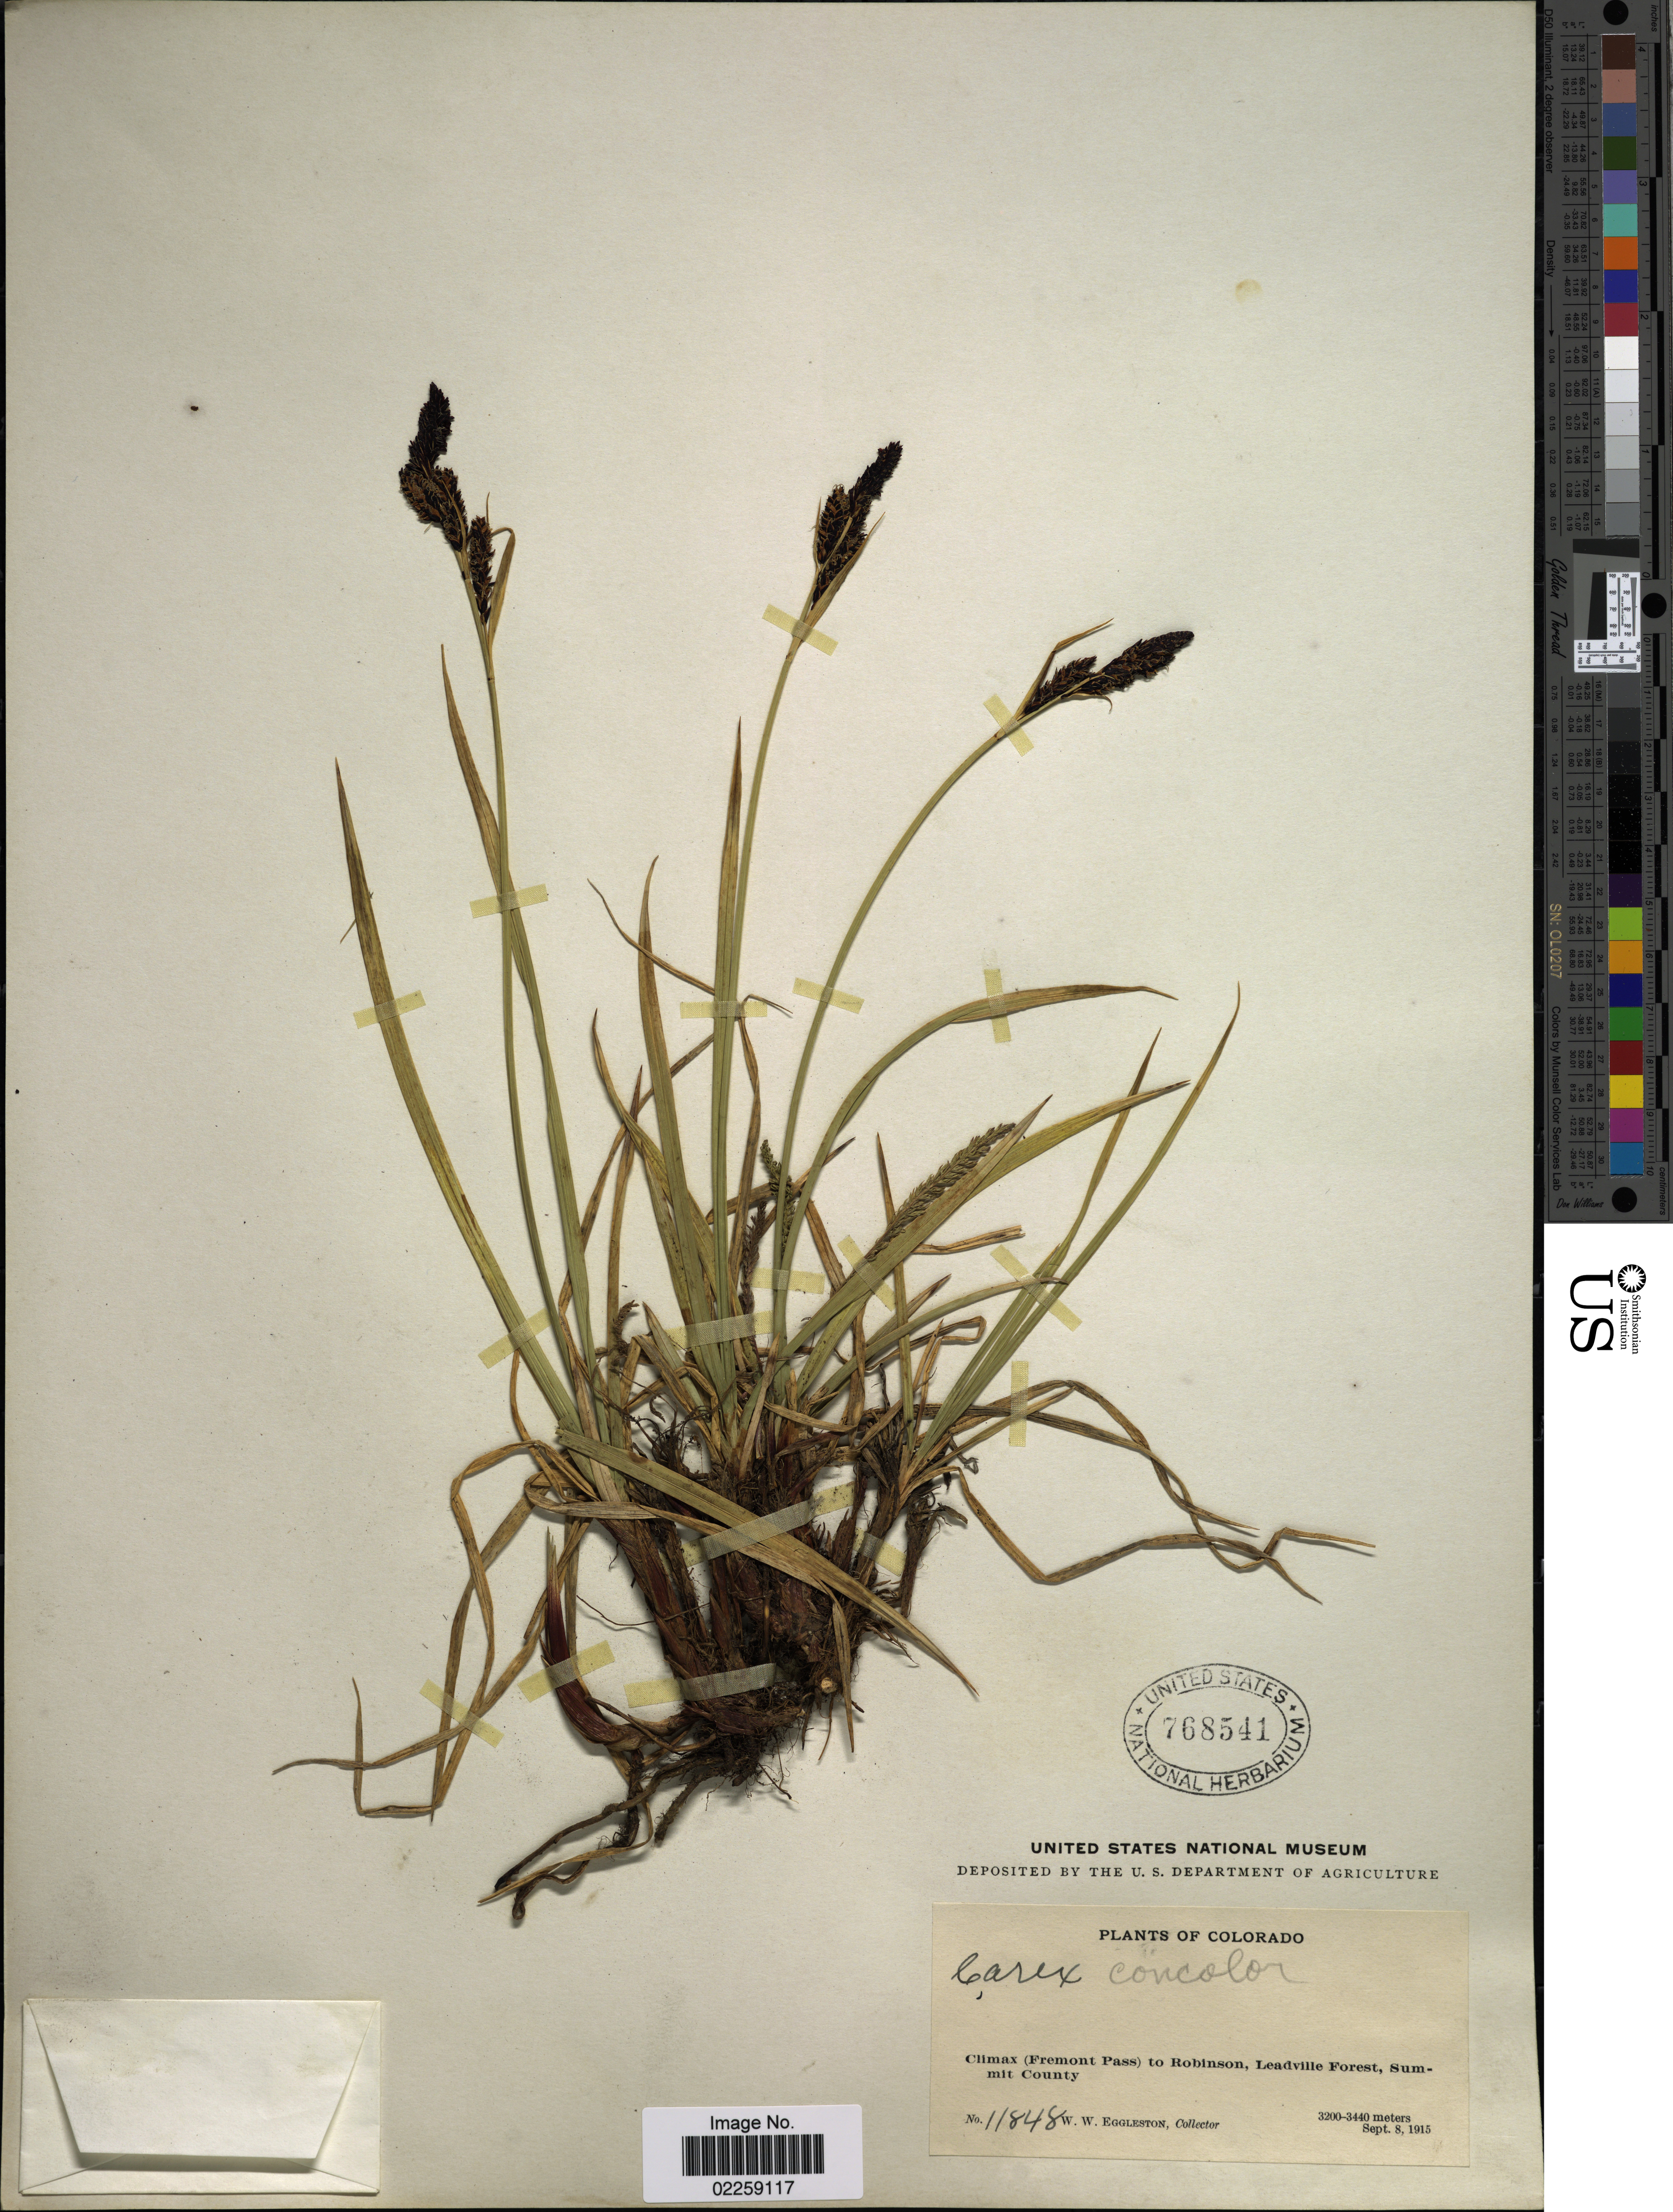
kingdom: Plantae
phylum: Tracheophyta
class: Liliopsida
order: Poales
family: Cyperaceae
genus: Carex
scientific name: Carex sp.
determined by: Strong, Mark T., (BOT), Smithsonian Institution - National Museum of Natural History (UNITED STATES)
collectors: W. W. Eggleston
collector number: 11848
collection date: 1915-09-08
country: United States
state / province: Colorado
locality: Climax (Fremont Pass) to Robinson, Leadville Forest, Summit County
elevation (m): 3200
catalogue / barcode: US 768541